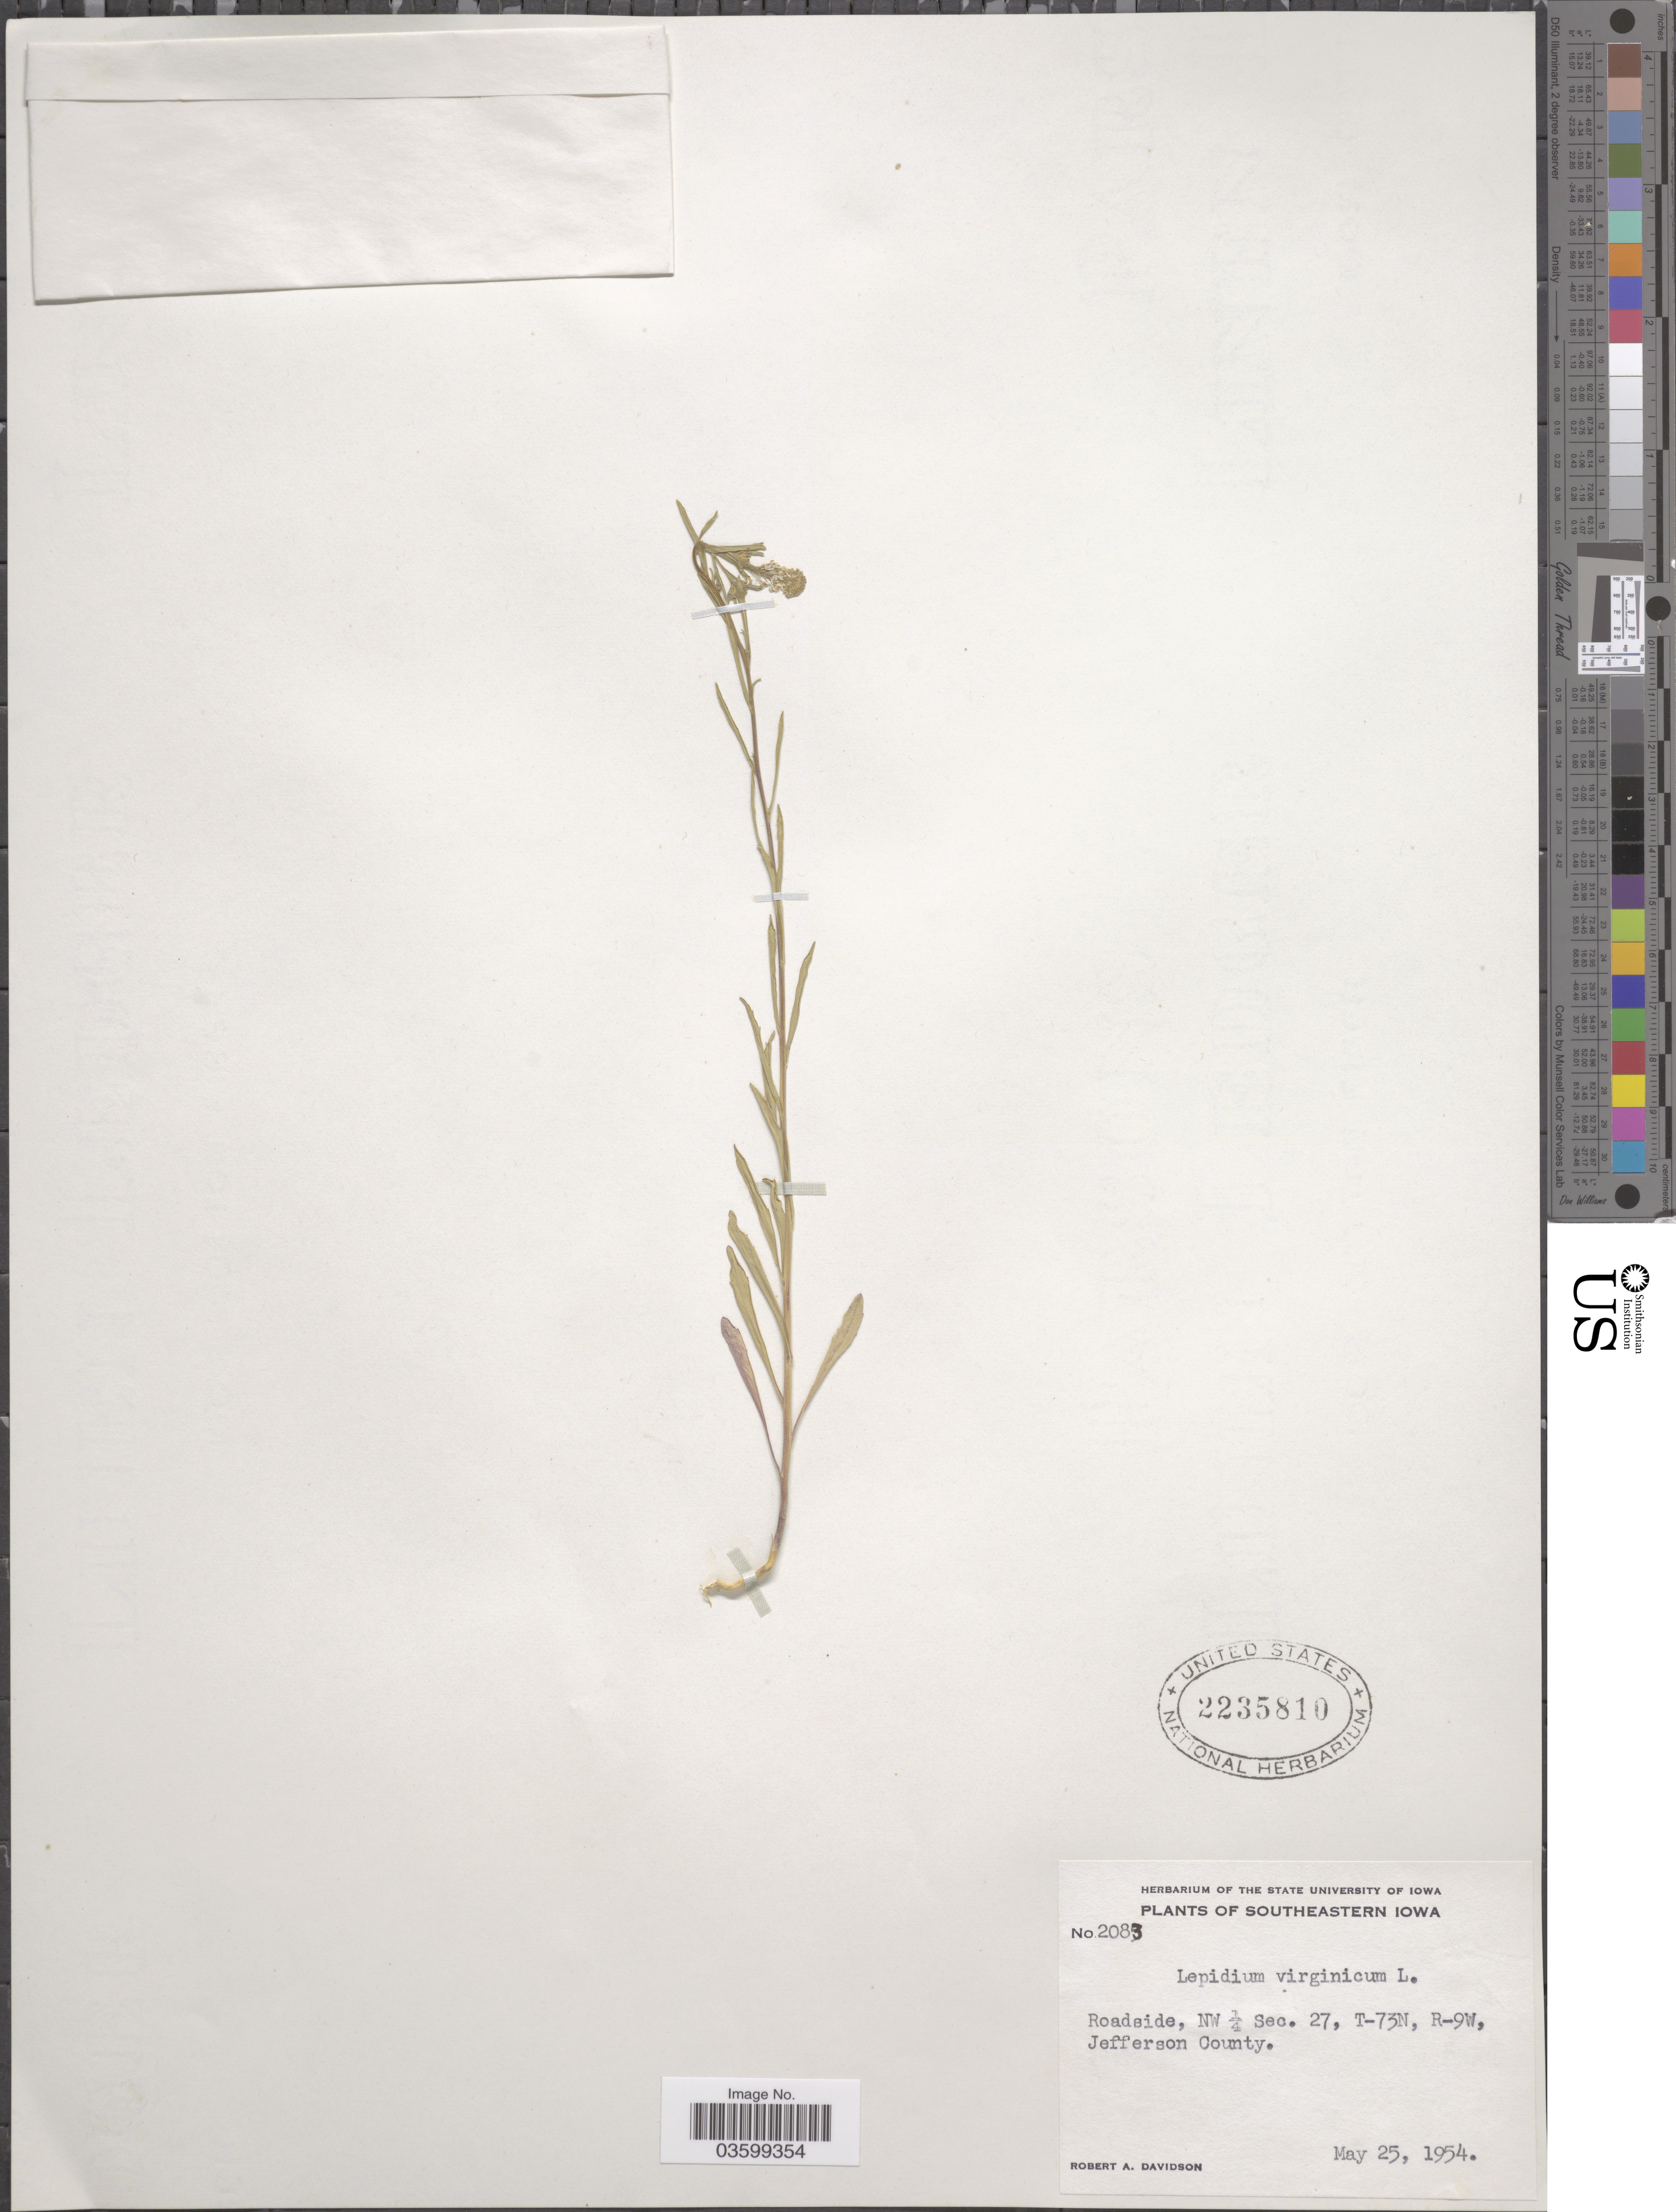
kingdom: Plantae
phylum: Tracheophyta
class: Magnoliopsida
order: Brassicales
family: Brassicaceae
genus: Lepidium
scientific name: Lepidium virginicum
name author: L.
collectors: R. A. Davidson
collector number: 2083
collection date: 1954-05-25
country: United States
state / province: Iowa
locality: Southeastern Iowa. Roadside, NW ¼ Sec. 27, T-73N, R-9W, Jefferson County.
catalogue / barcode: US 2235810